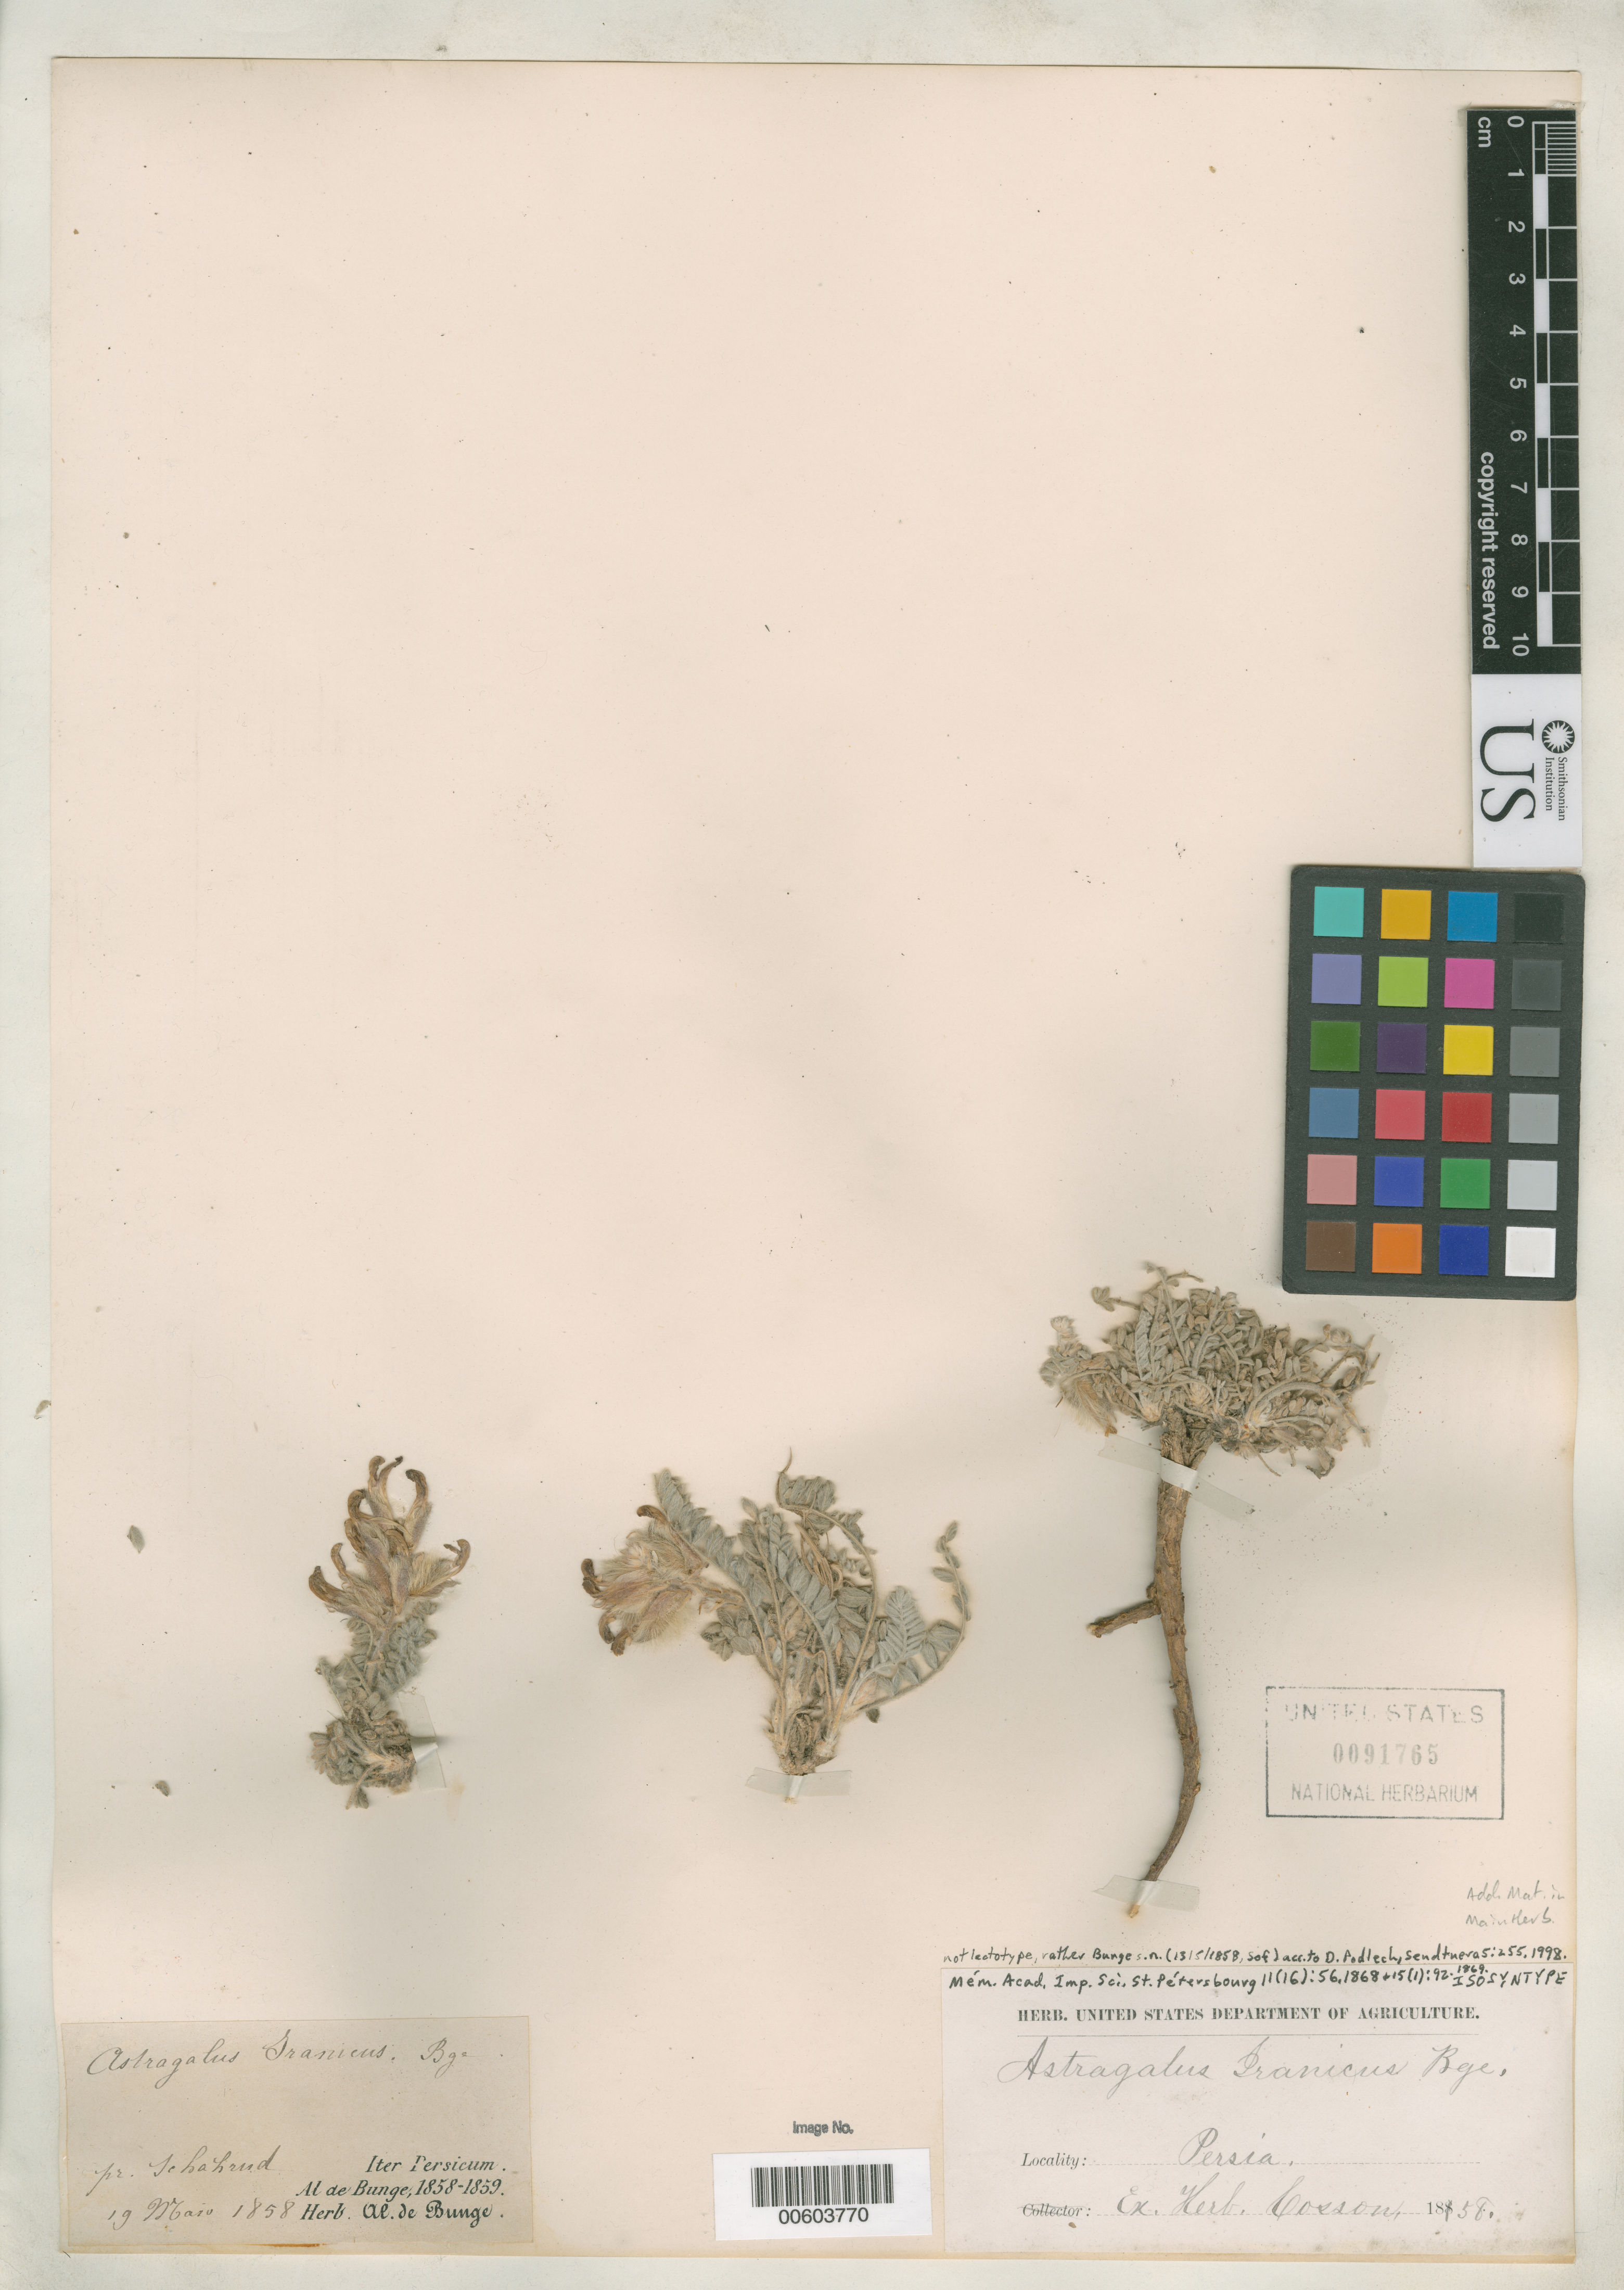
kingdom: Plantae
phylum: Tracheophyta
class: Magnoliopsida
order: Fabales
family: Fabaceae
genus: Astragalus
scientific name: Astragalus iranicus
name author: Bunge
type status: Isosyntype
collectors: A. Bunge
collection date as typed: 19 Mar 1858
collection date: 1858-03-19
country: Iran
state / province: Semnan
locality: Pr. Schahrud.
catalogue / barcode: US 91765